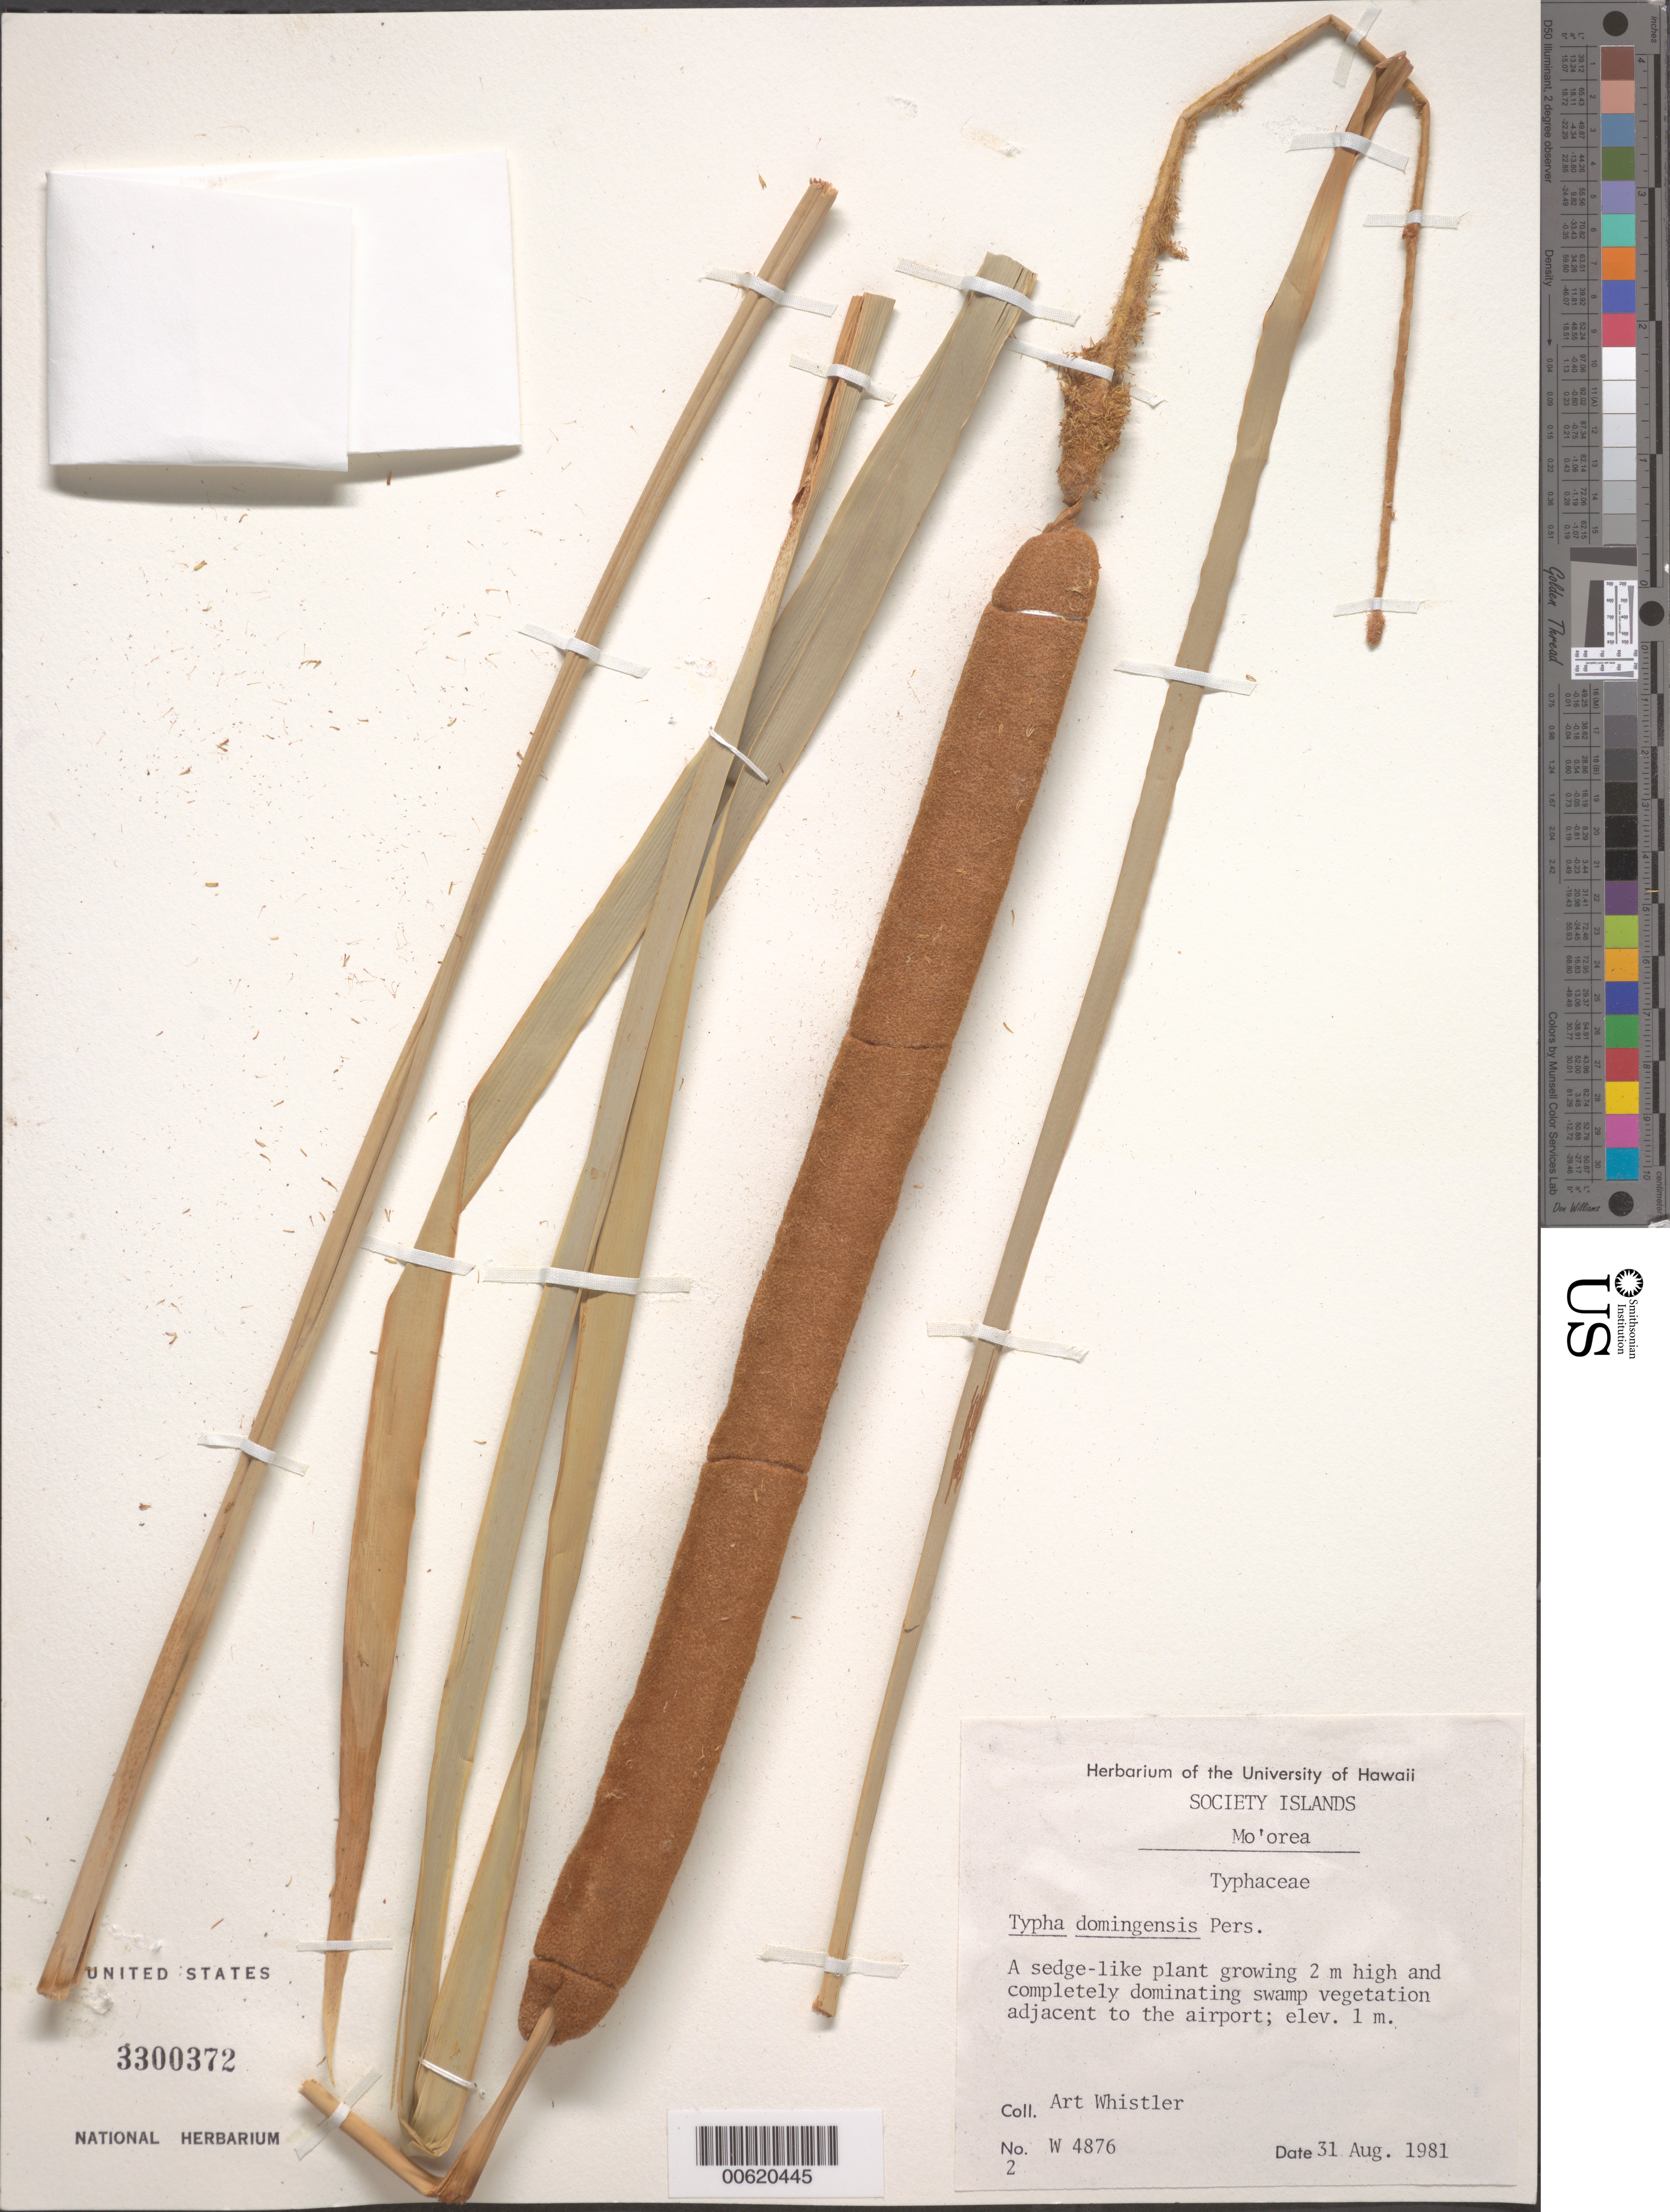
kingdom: Plantae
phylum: Tracheophyta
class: Liliopsida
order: Poales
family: Typhaceae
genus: Typha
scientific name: Typha domingensis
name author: Pers.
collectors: A. Whistler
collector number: W4876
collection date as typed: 31 Aug 1981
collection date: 1981-08-31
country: French Polynesia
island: Moorea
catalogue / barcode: US 3300372